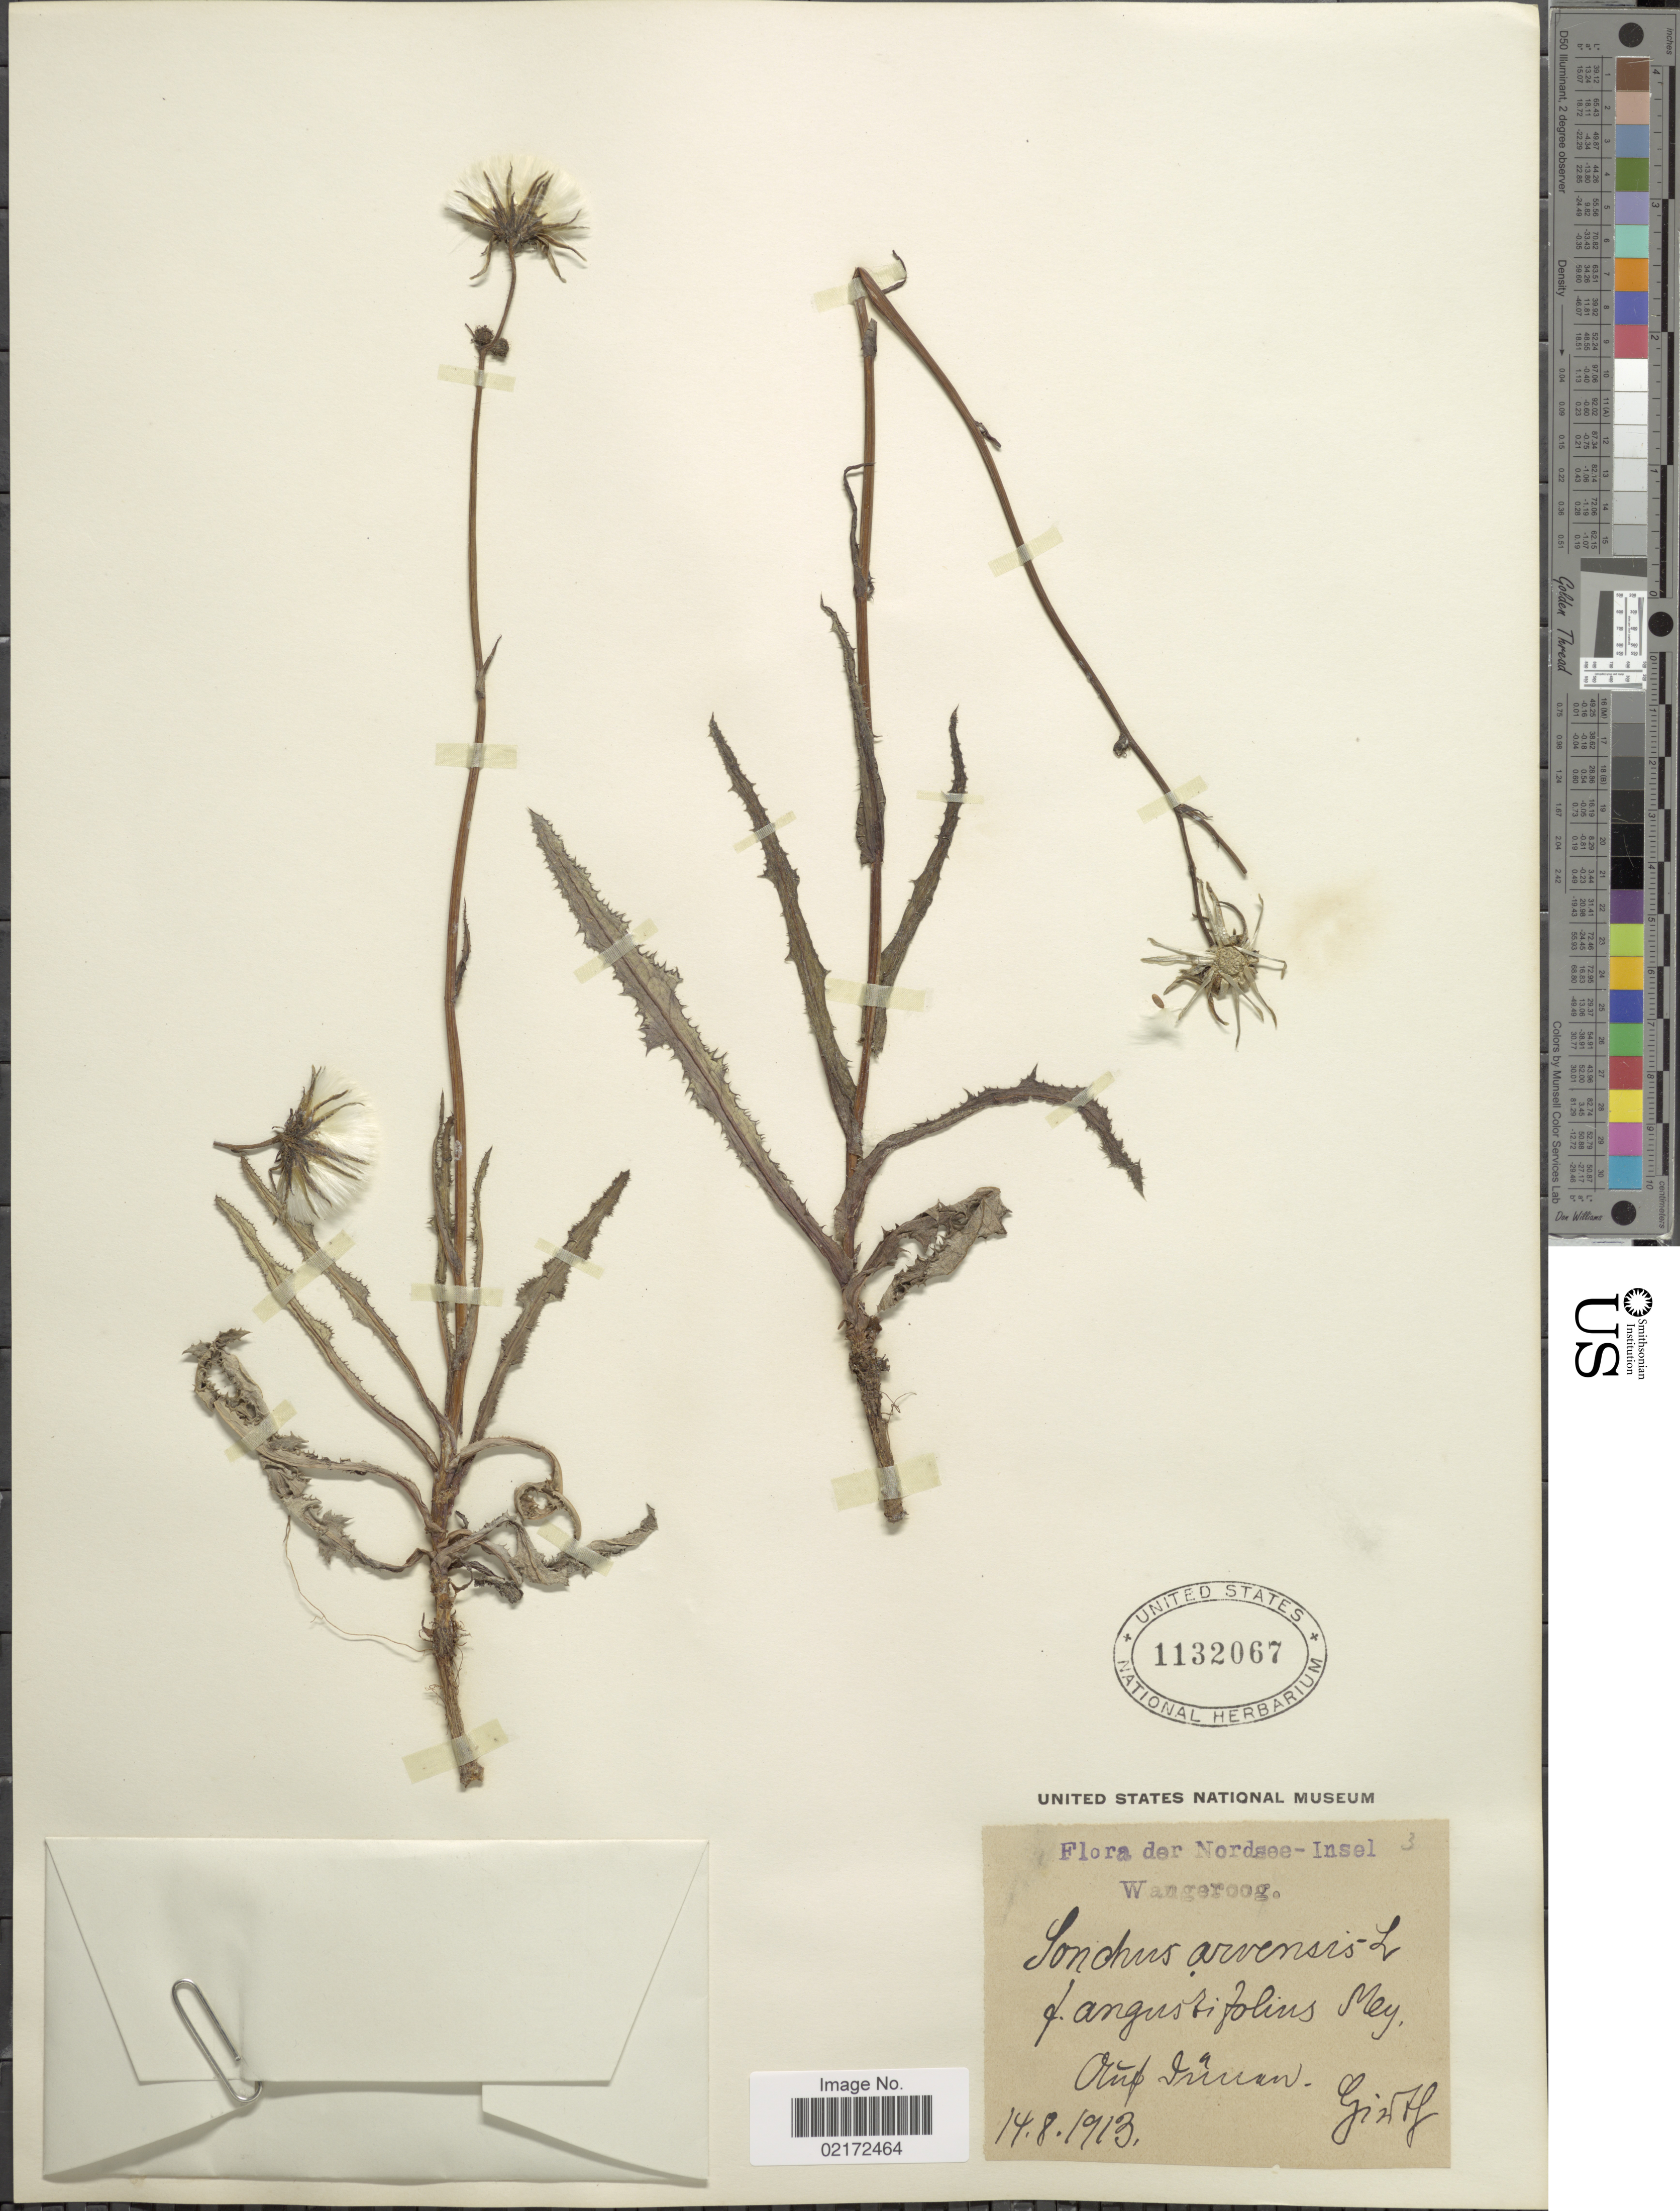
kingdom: Plantae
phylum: Tracheophyta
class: Magnoliopsida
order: Asterales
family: Asteraceae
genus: Sonchus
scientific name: Sonchus arvensis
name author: L.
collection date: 1913-08-14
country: Germany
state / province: Niedersachsen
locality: Nordsee-Insel. Wangerrog. Auf [illegible text]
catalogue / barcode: US 1132067